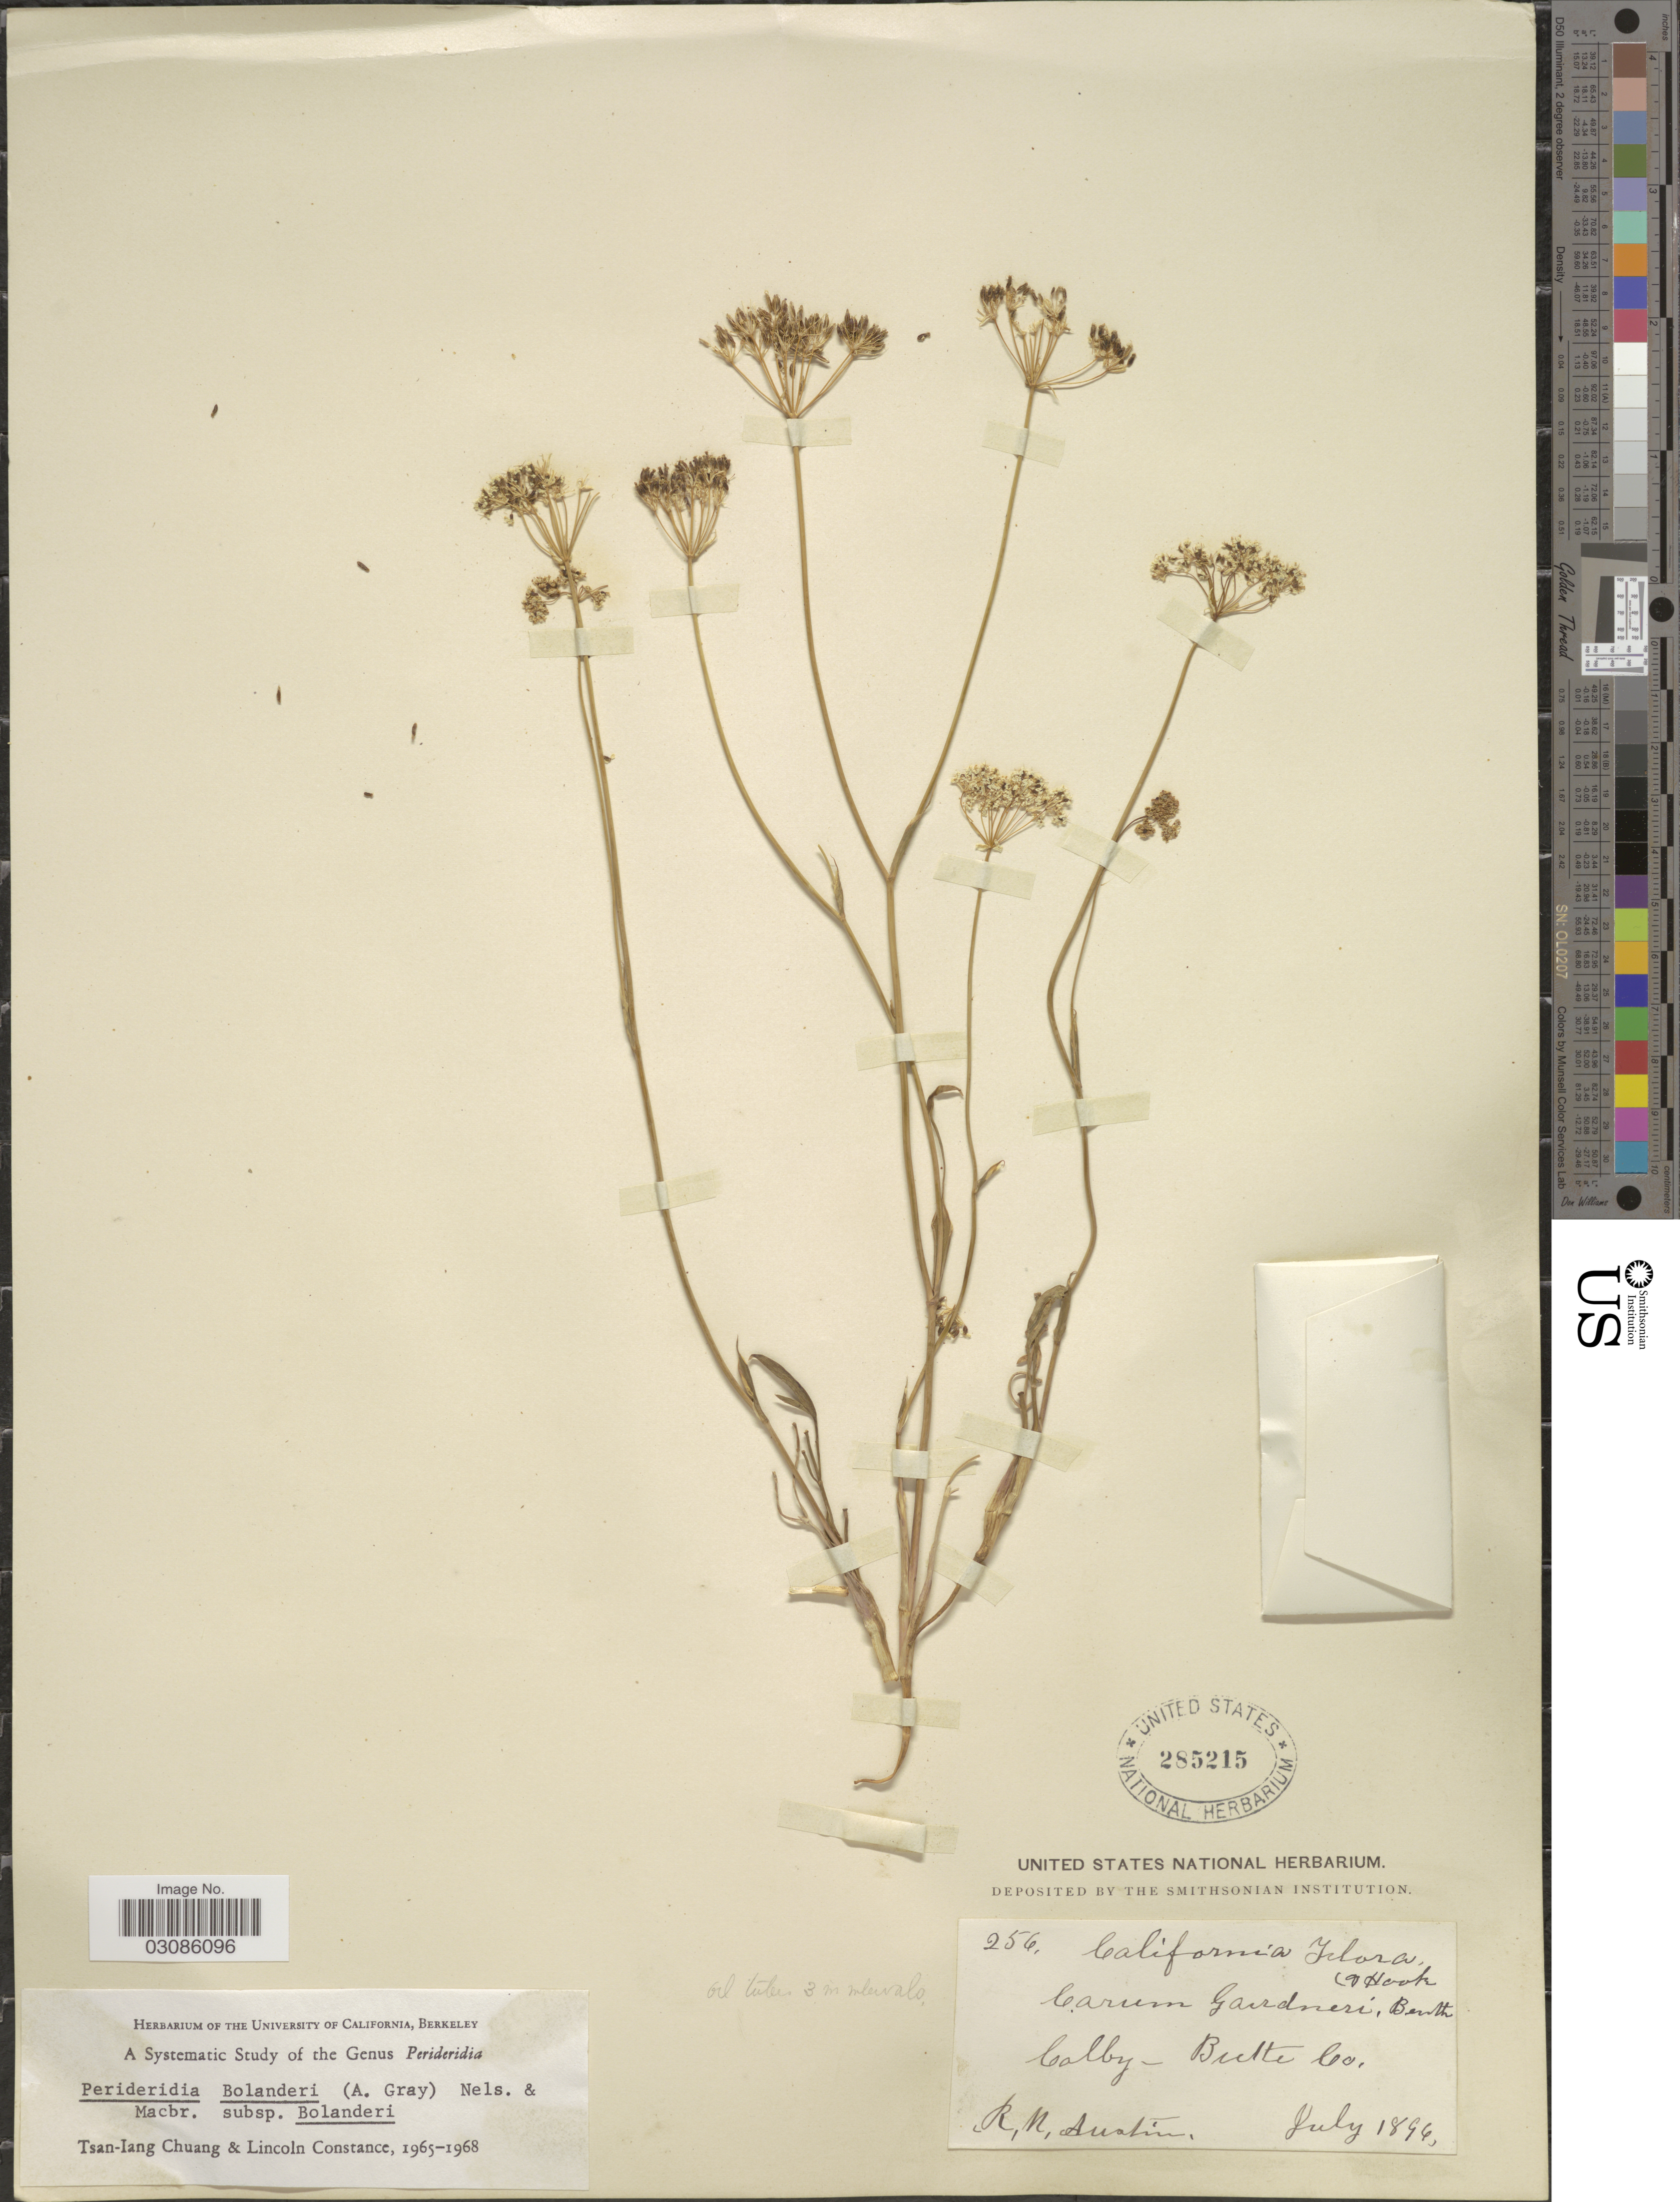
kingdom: Plantae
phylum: Tracheophyta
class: Magnoliopsida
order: Apiales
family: Apiaceae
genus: Perideridia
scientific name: Perideridia bolanderi subsp. bolanderi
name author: (A. Gray) A. Nelson & J.F. Macbr.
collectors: R. Austin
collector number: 256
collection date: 1896-07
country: United States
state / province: California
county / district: Butte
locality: Colby-Butte Co.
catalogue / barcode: US 285215